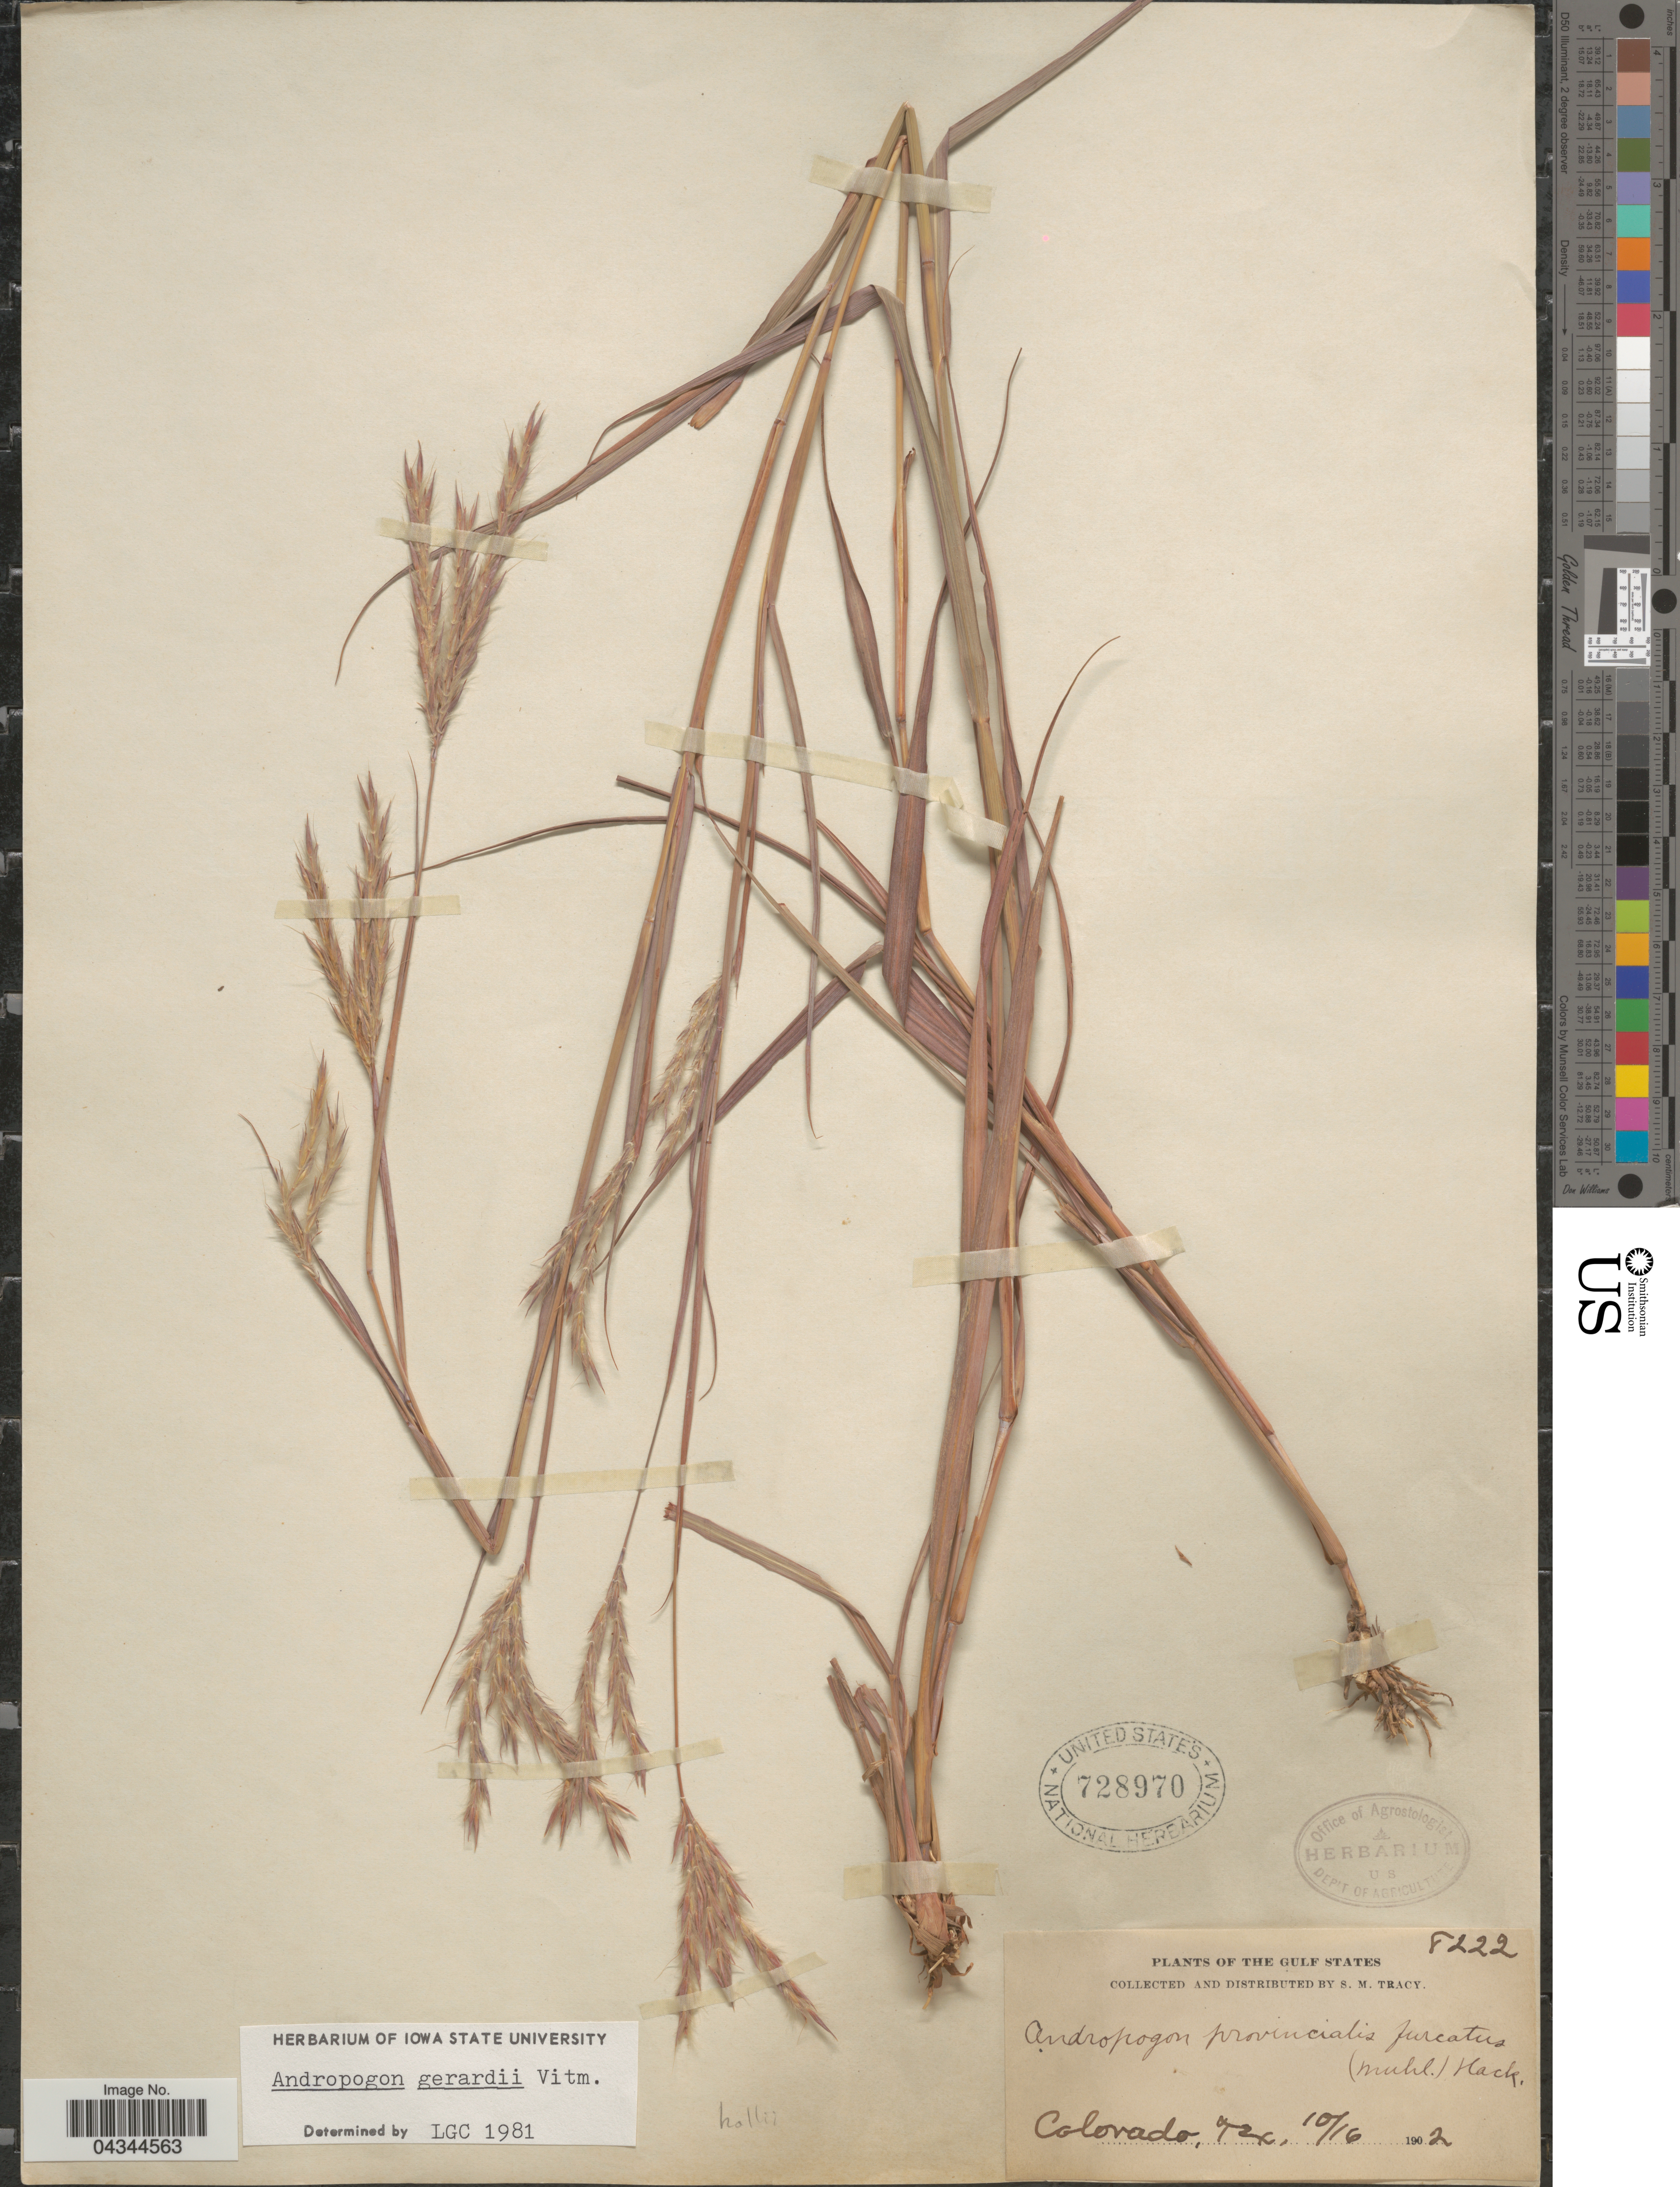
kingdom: Plantae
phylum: Tracheophyta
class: Liliopsida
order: Poales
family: Poaceae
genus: Andropogon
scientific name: Andropogon sp.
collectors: S. M. Tracy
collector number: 8222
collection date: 1902-10-16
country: United States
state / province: Colorado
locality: The Gulf States. Colorado.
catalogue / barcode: US 728970